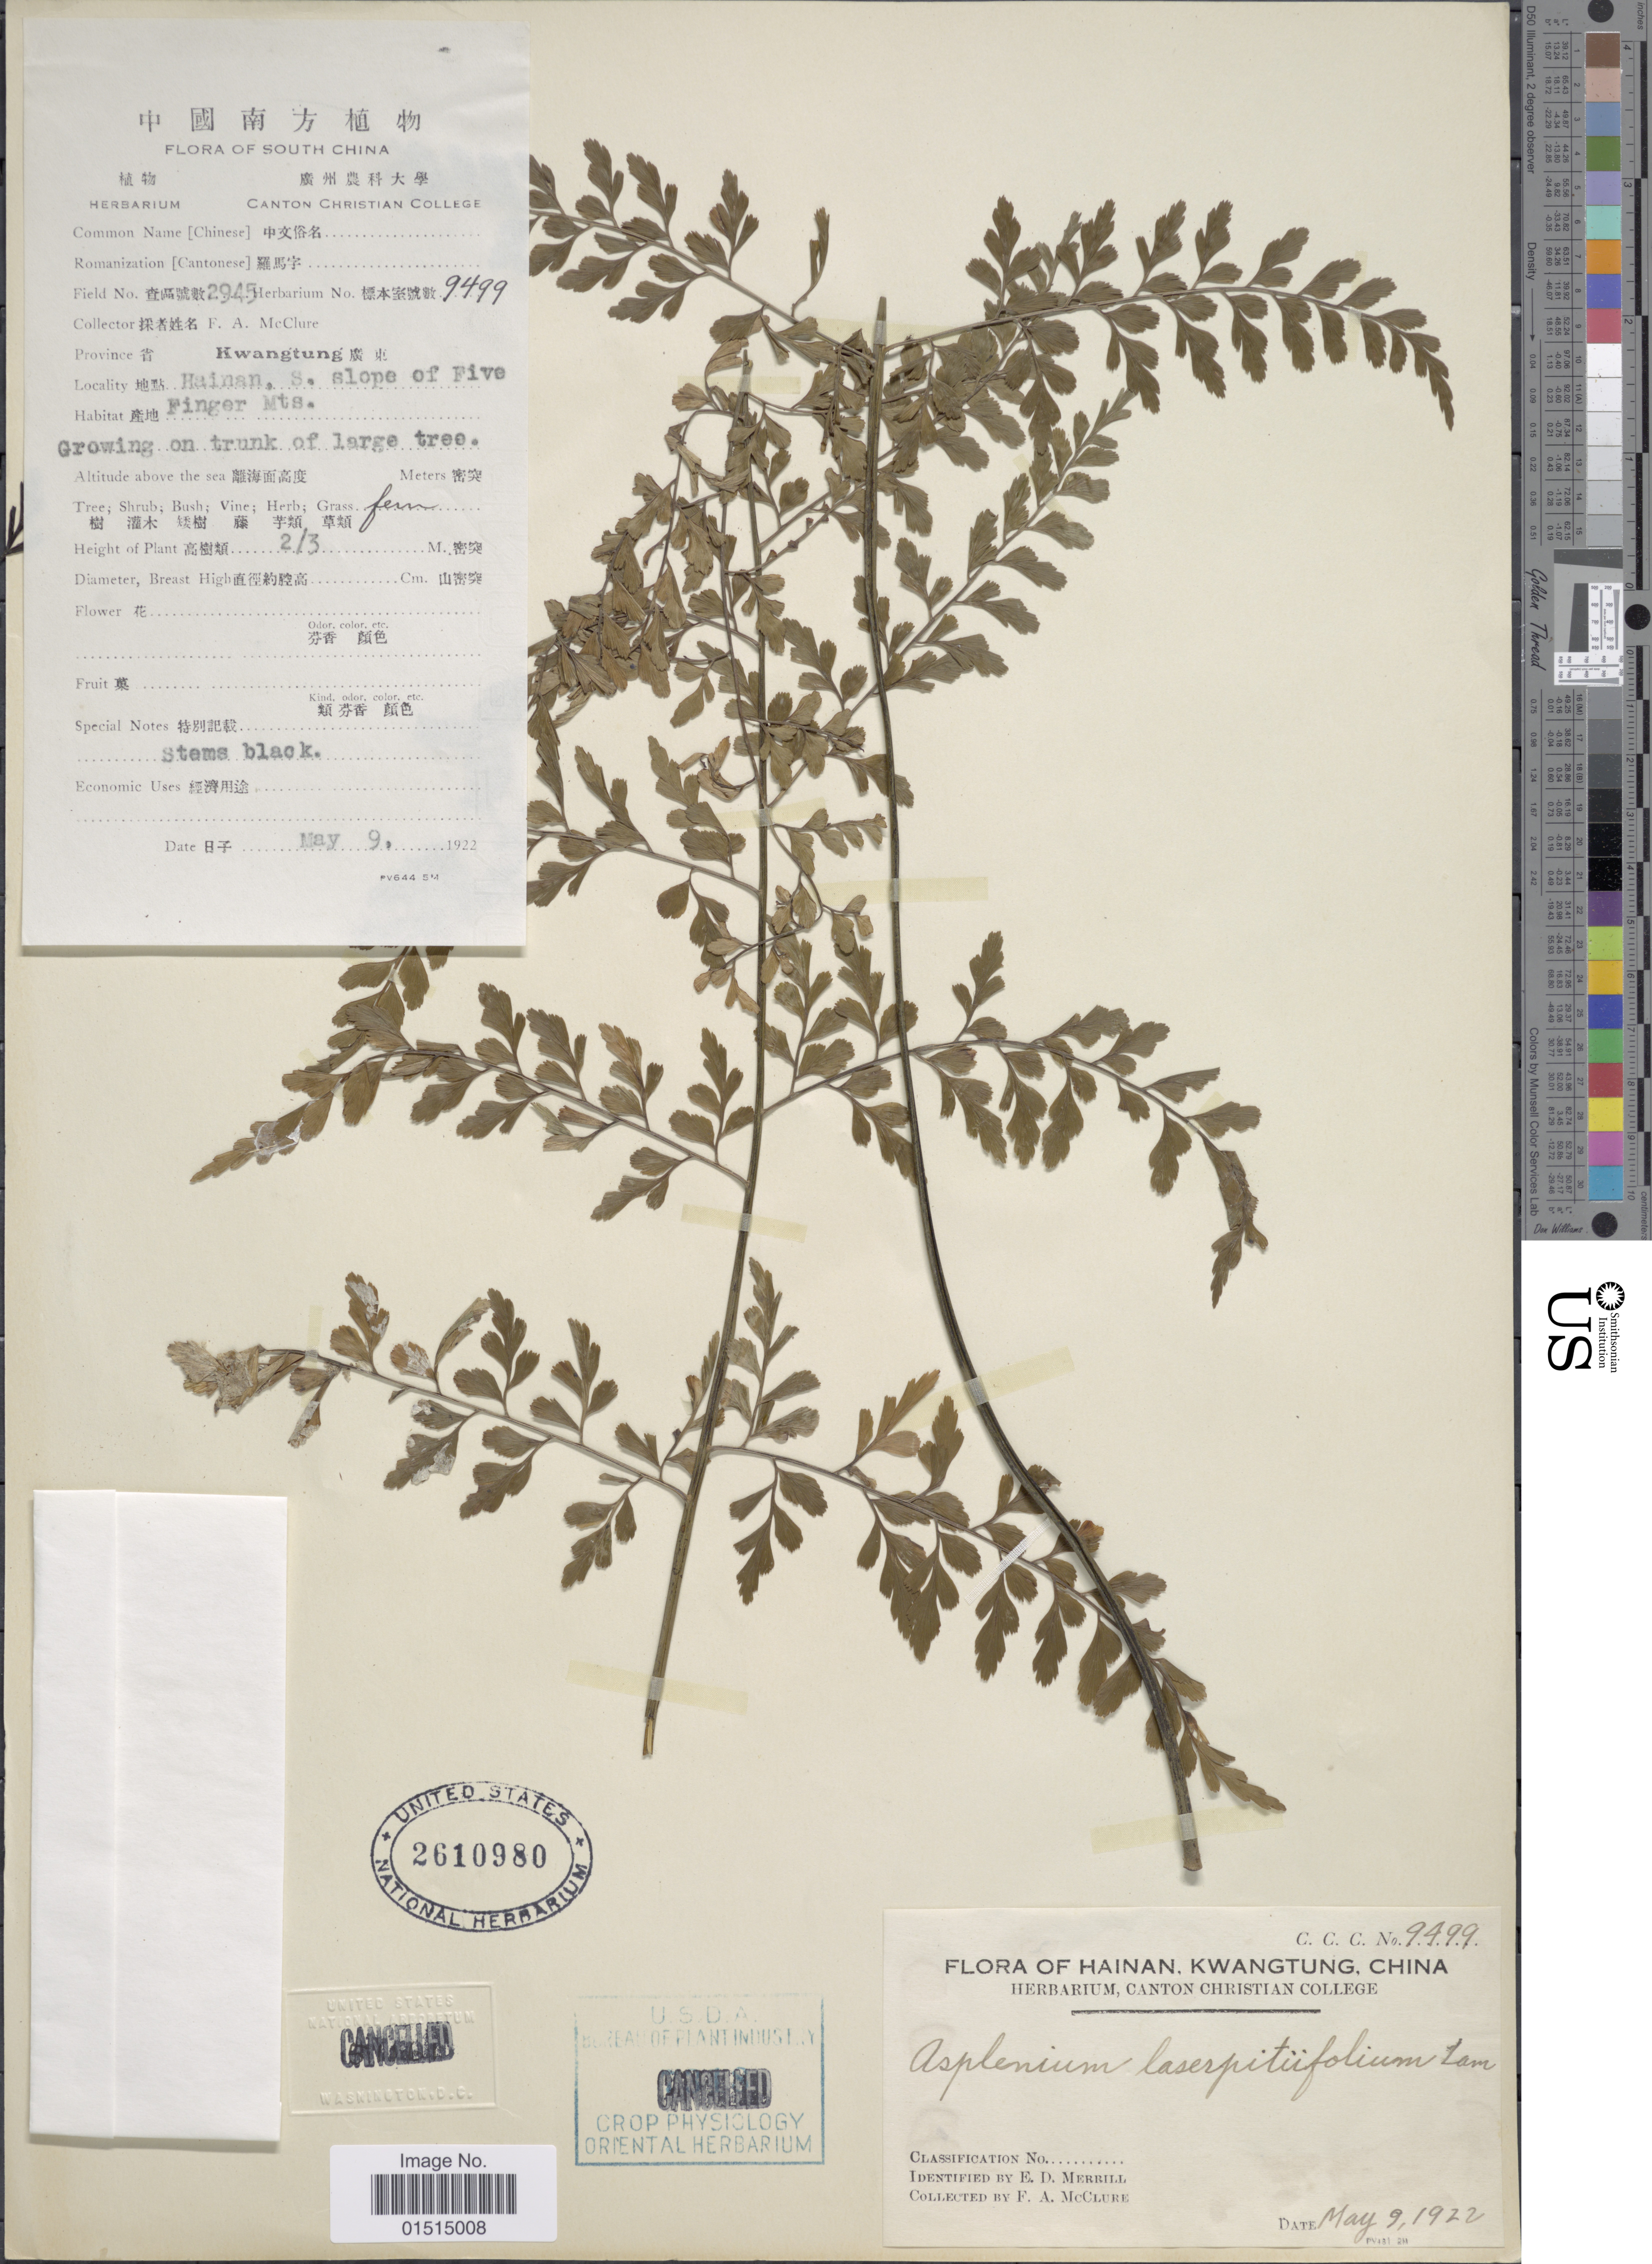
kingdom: Plantae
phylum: Tracheophyta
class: Polypodiopsida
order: Polypodiales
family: Aspleniaceae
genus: Asplenium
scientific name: Asplenium laserpitiifolium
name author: Lam.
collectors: F. A. McClure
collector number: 2945/9499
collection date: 1922-05-09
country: China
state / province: Hainan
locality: Hainan, Kwangtung, S. slope of Five Finger Mts.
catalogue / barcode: US 2610980